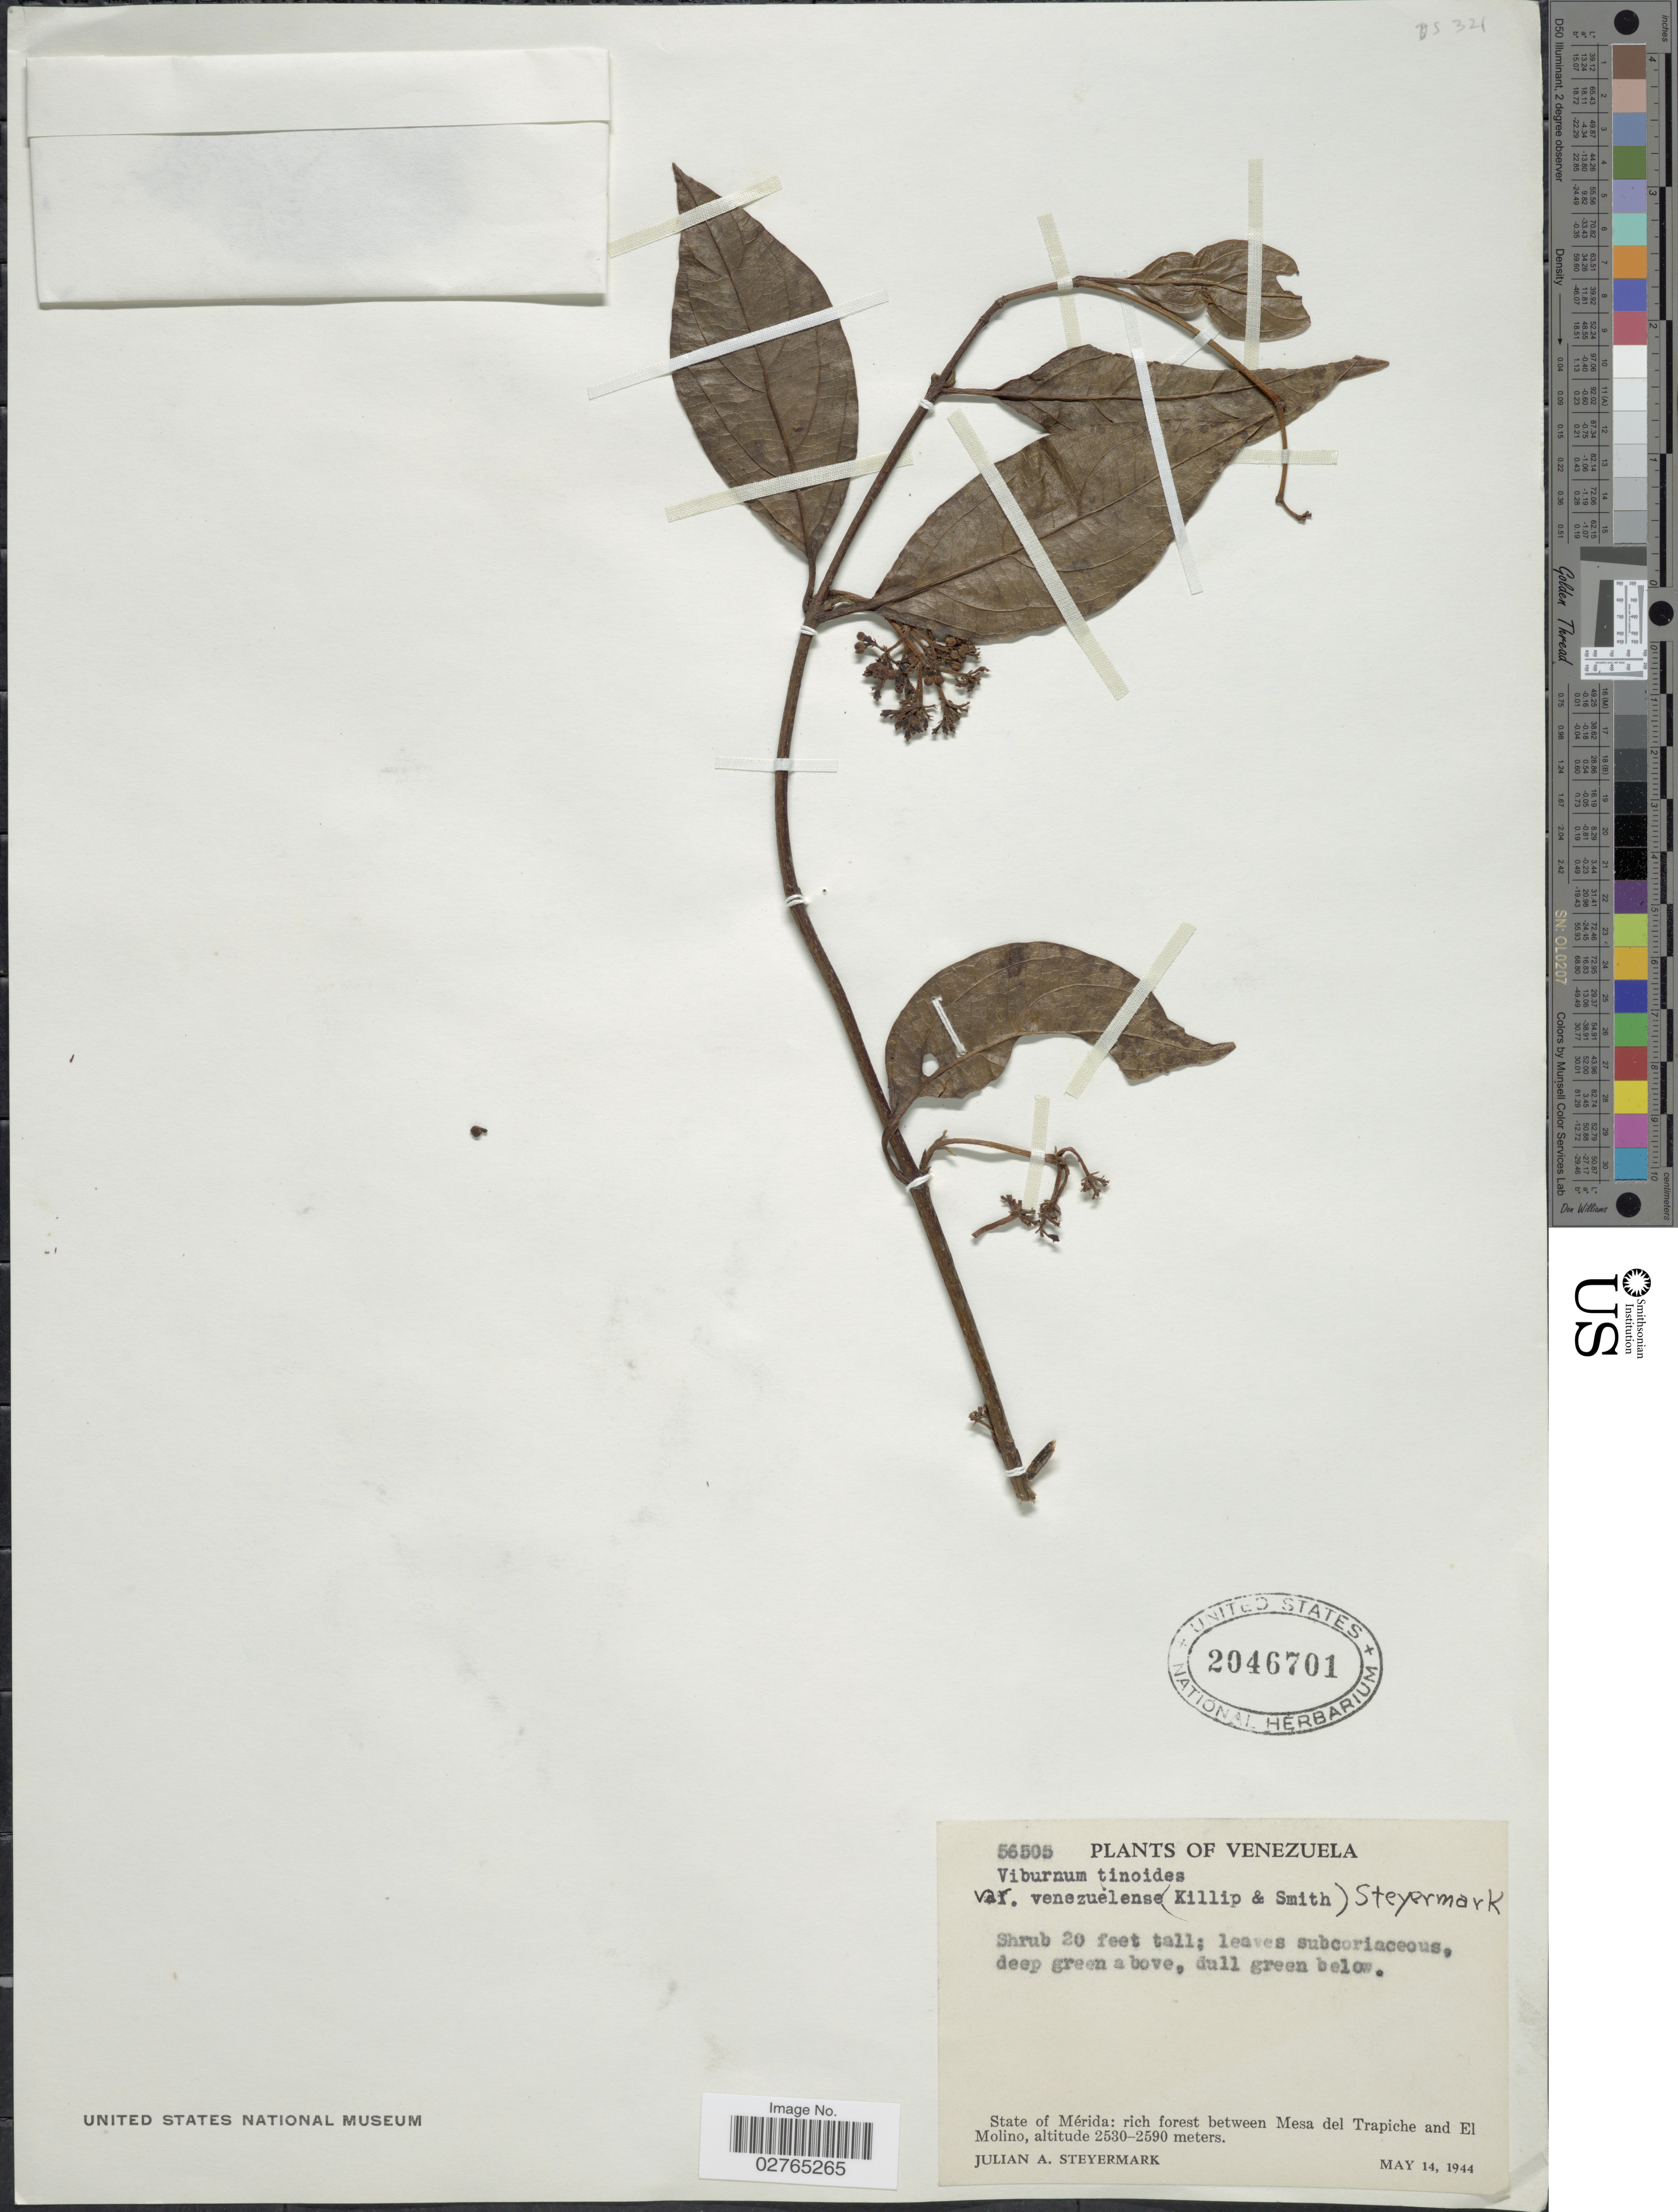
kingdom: Plantae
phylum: Tracheophyta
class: Magnoliopsida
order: Dipsacales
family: Viburnaceae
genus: Viburnum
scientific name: Viburnum tinoides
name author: L. f.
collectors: J. Steyermark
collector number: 56505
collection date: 1944-05-14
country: Venezuela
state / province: Mérida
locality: Rich forest between Mesa del Trapiche and El Molino.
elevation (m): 2530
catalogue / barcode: US 2046701